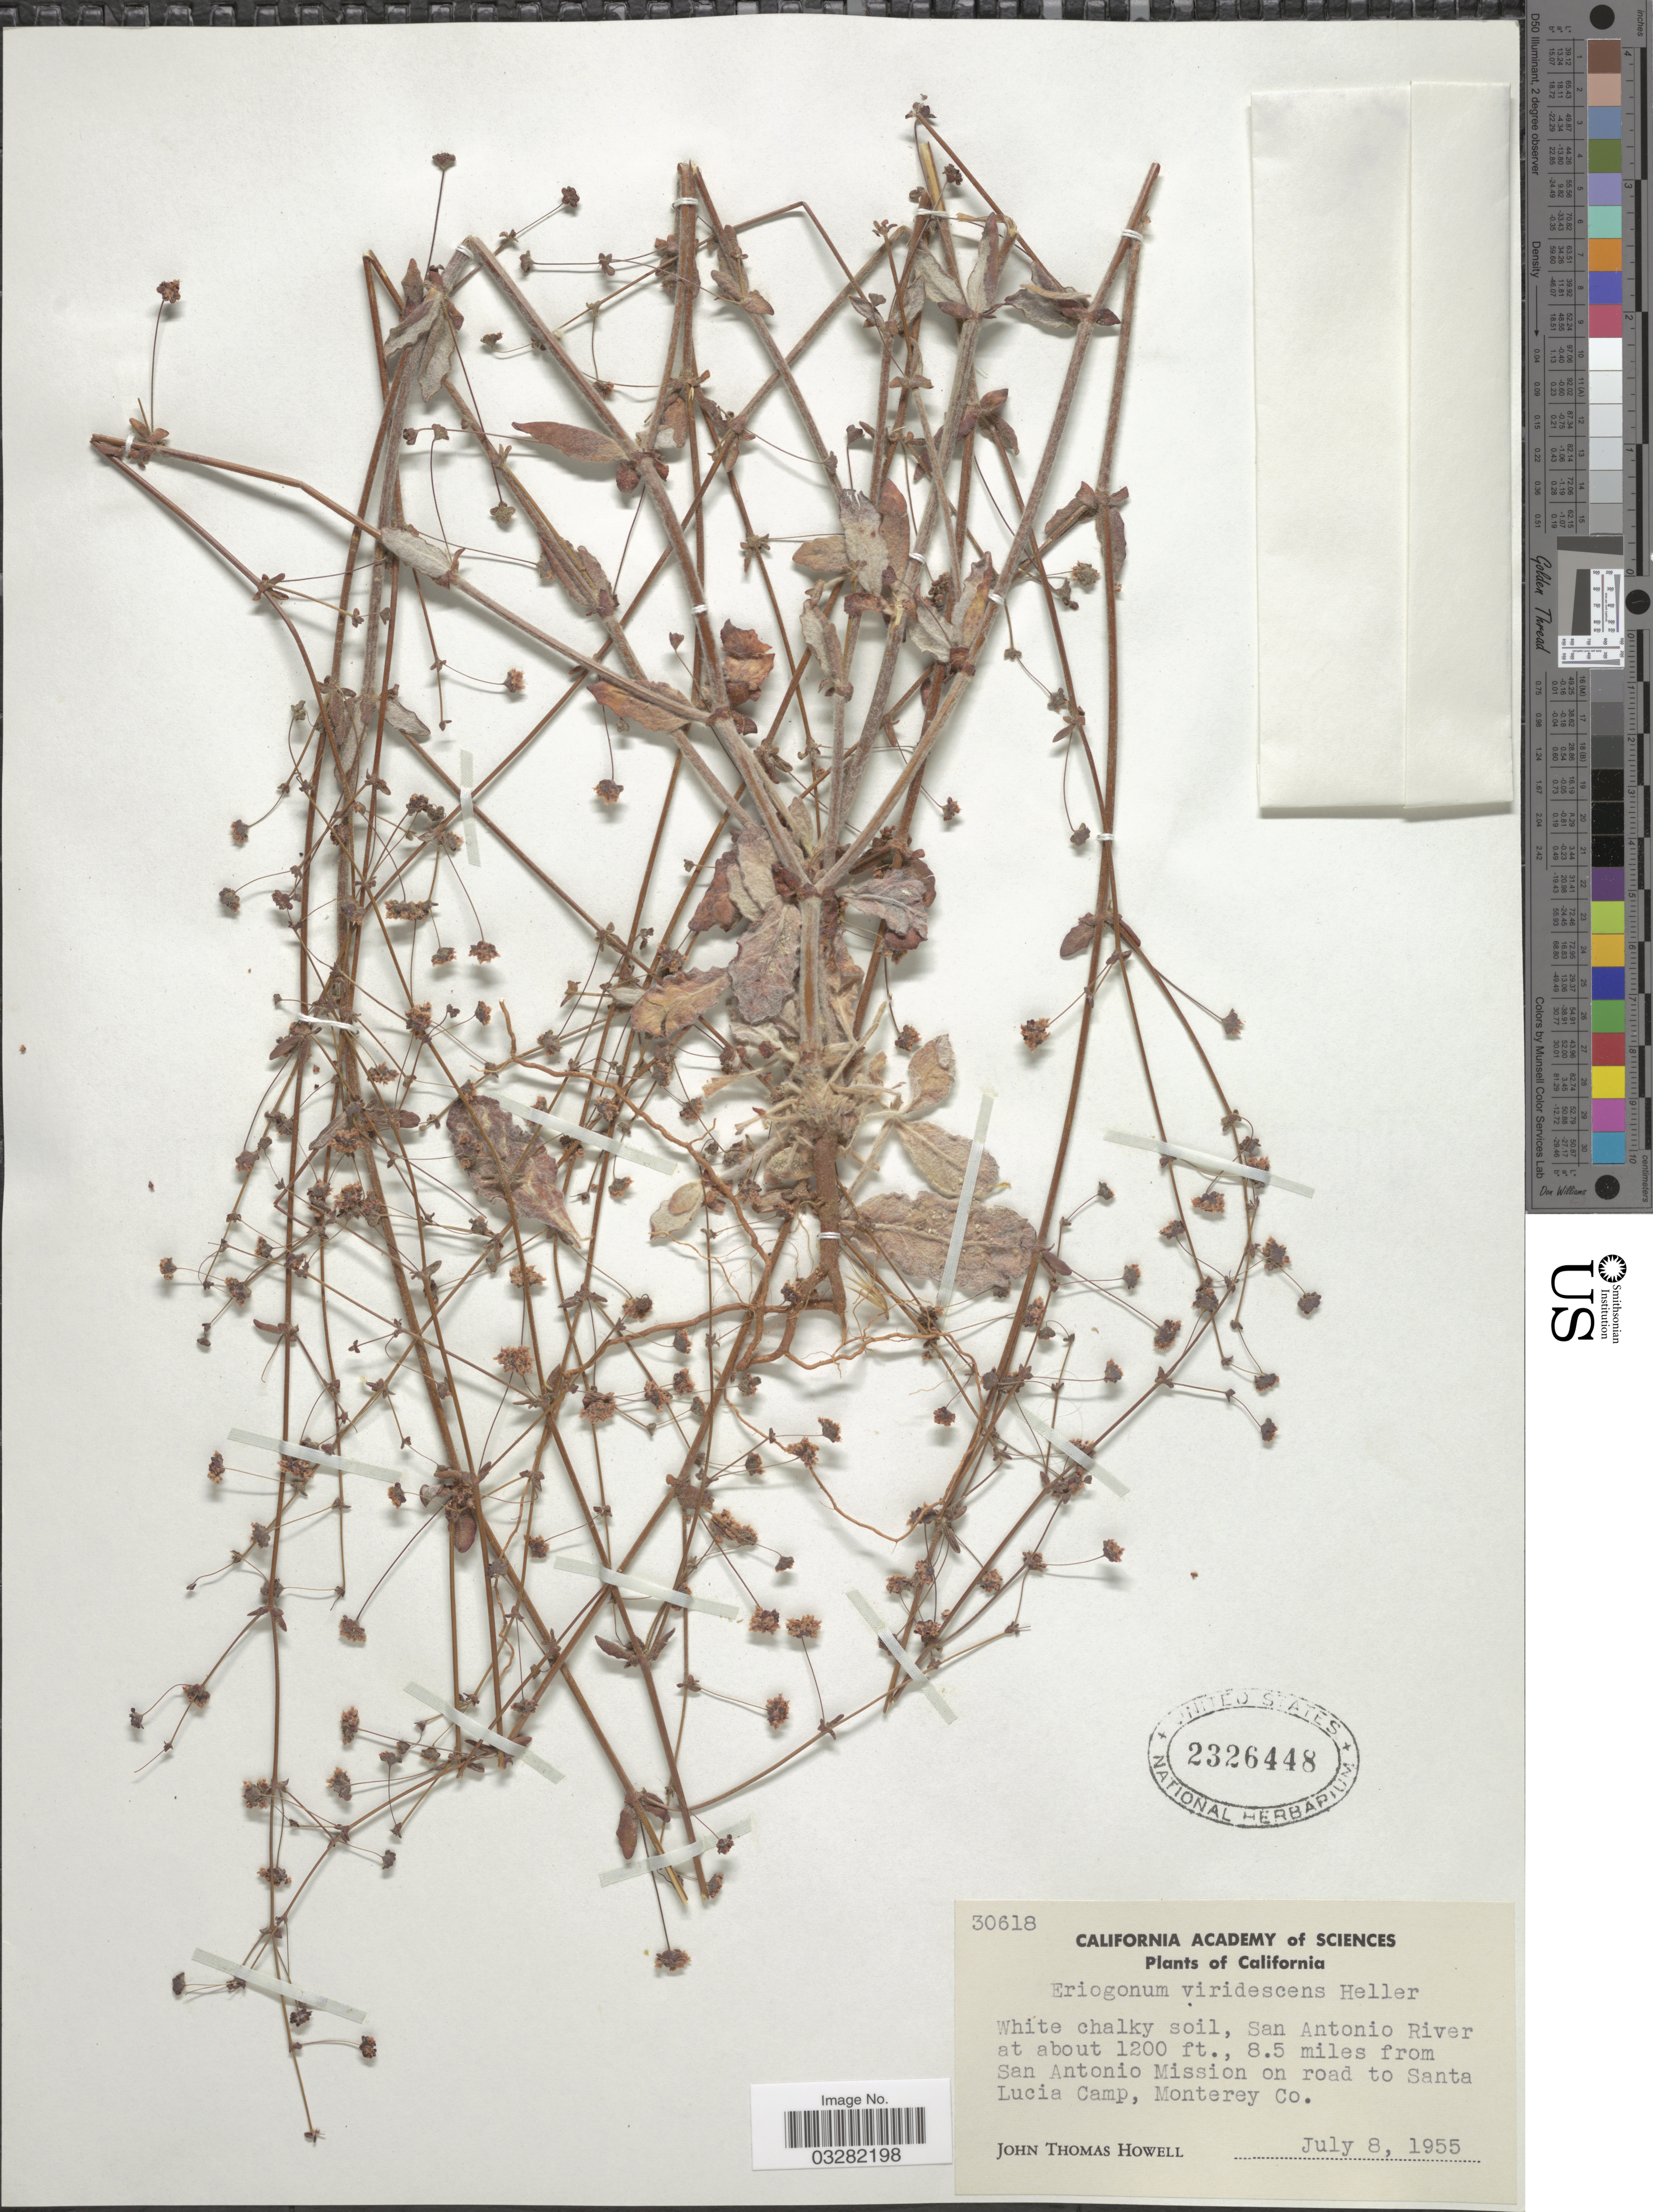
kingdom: Plantae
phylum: Tracheophyta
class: Magnoliopsida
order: Caryophyllales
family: Polygonaceae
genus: Eriogonum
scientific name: Eriogonum viridescens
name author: A. Heller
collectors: J. T. Howell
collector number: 30618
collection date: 1955-07-08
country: United States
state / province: California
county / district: Monterey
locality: White chalky soil, San Antonio River, 8.5 miles from San Antonio Mission on road to Santa Lucia Camp, Monterey Co.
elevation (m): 366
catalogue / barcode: US 2326448